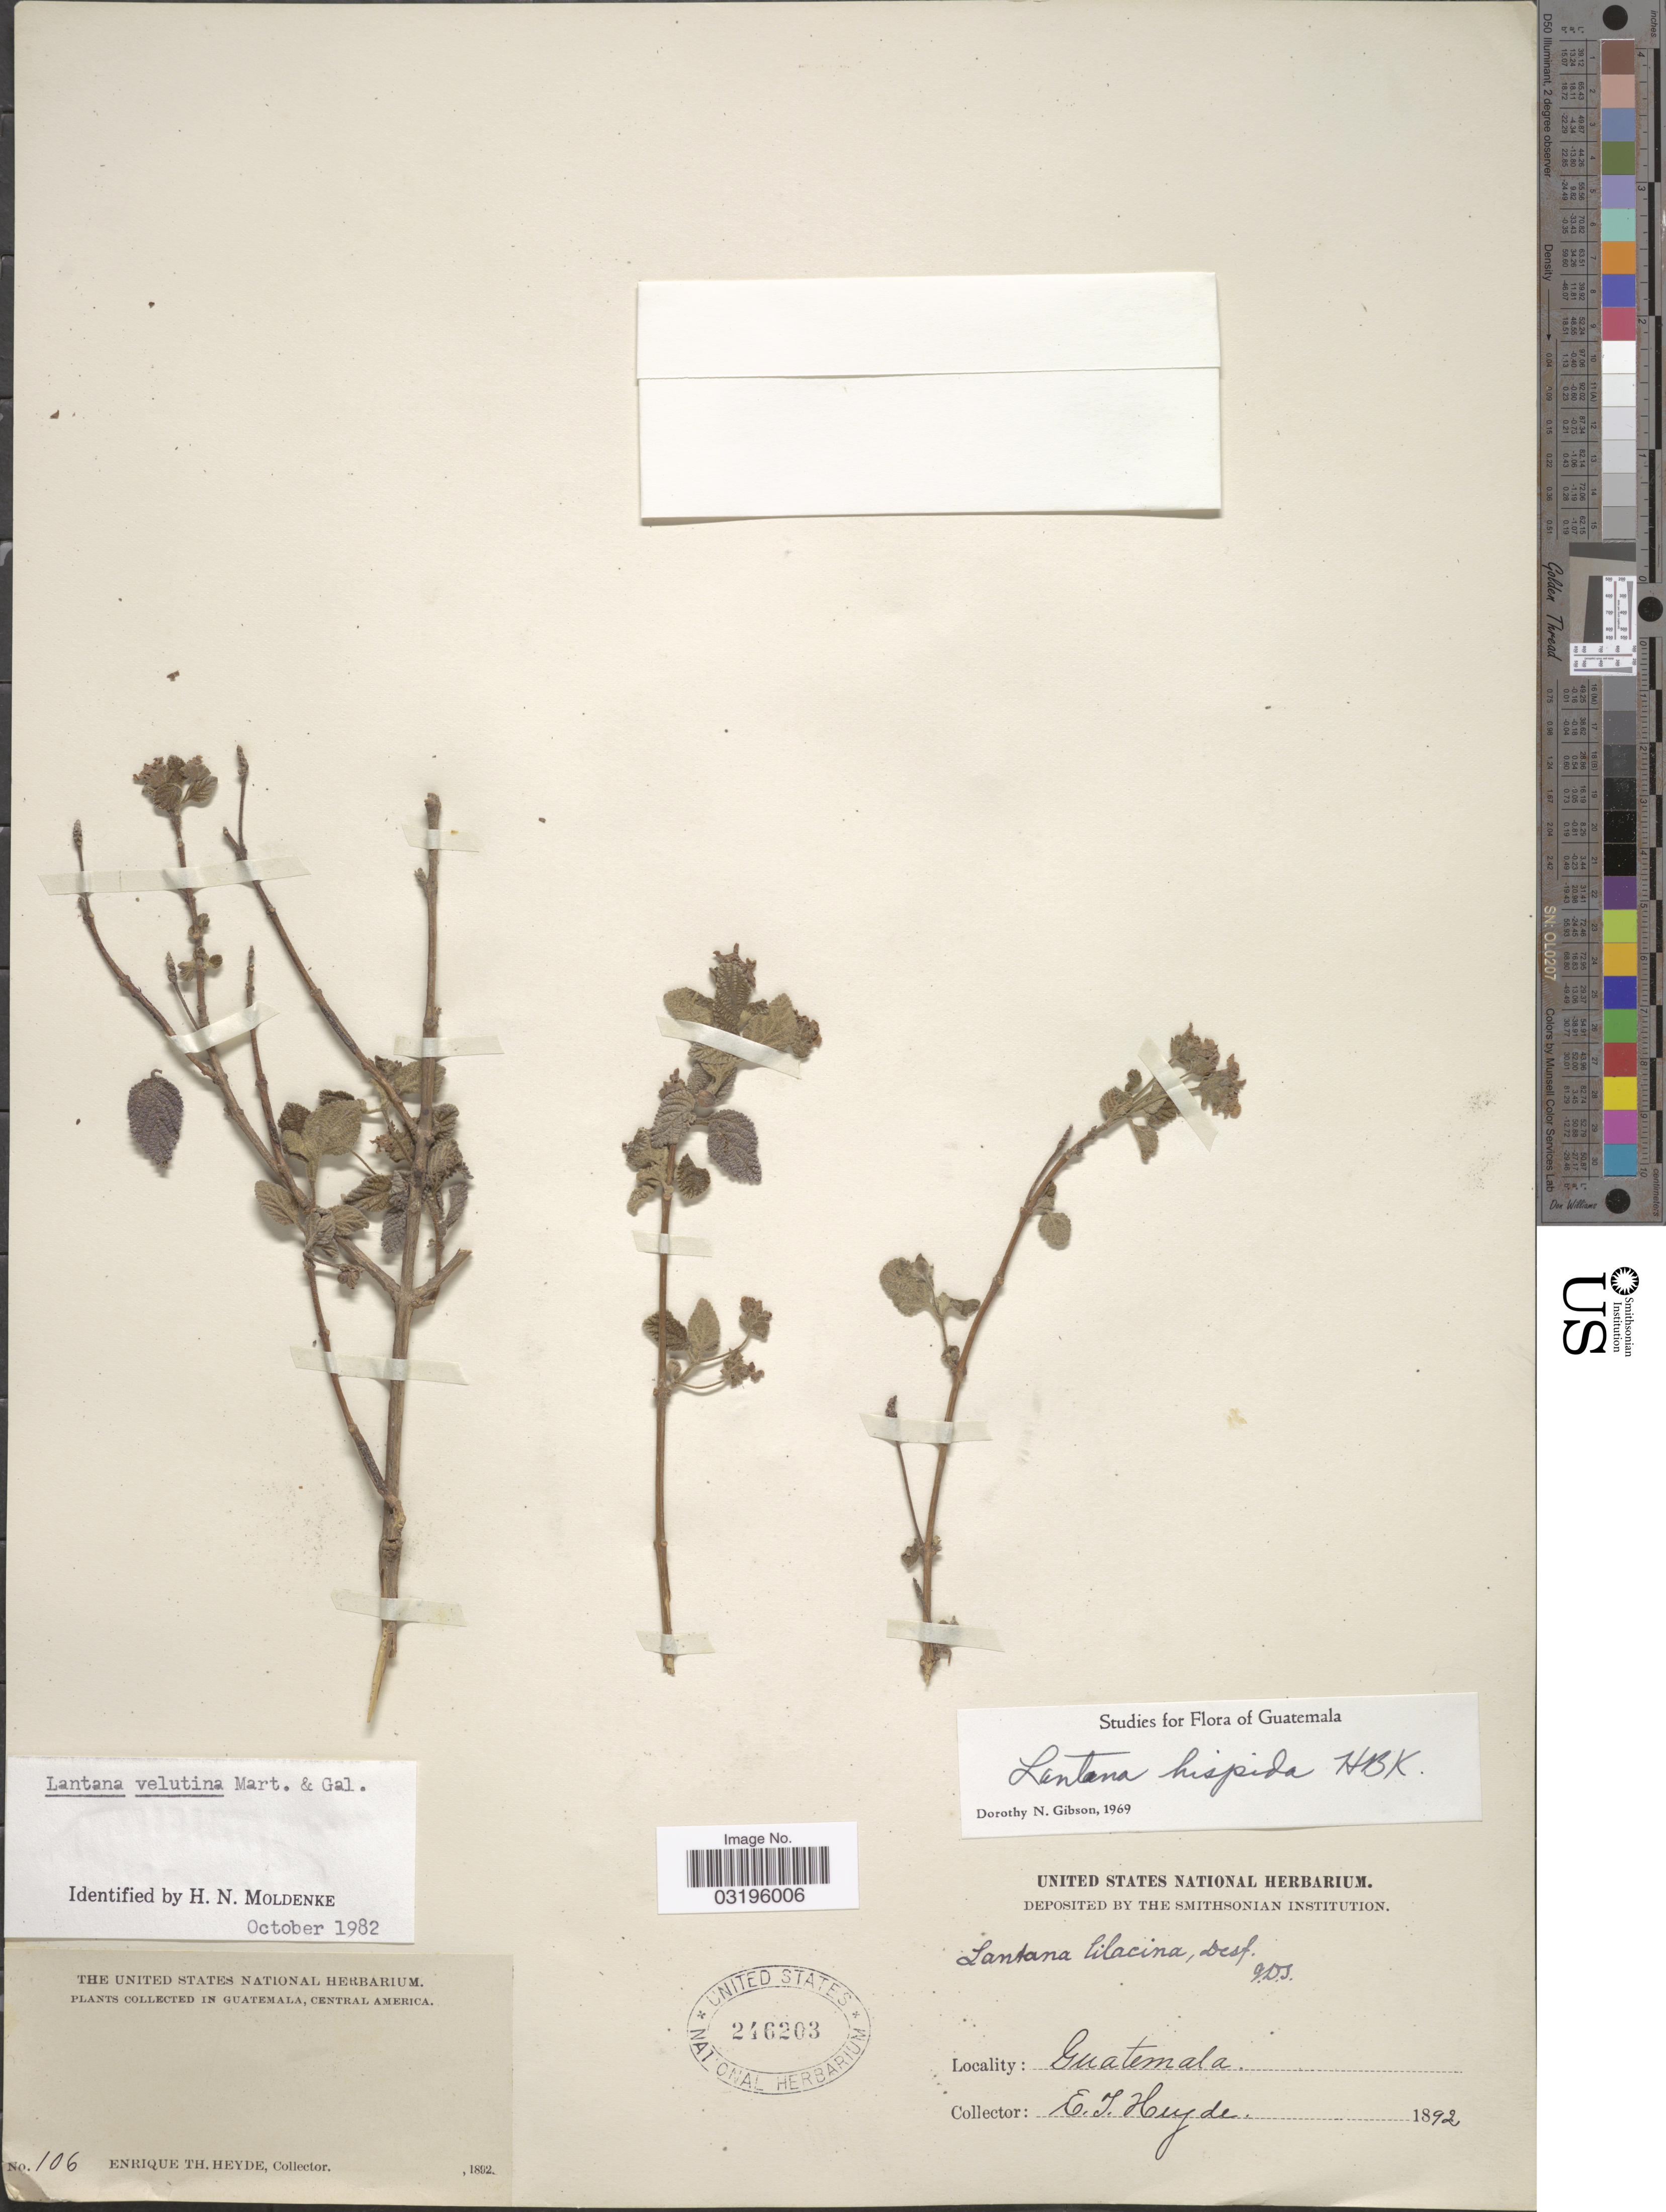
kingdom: Plantae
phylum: Tracheophyta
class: Magnoliopsida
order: Lamiales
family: Verbenaceae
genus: Lantana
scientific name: Lantana velutina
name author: M. Martens & Galeotti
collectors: E. T. Heyde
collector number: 106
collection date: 1892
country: Guatemala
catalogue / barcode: US 246203